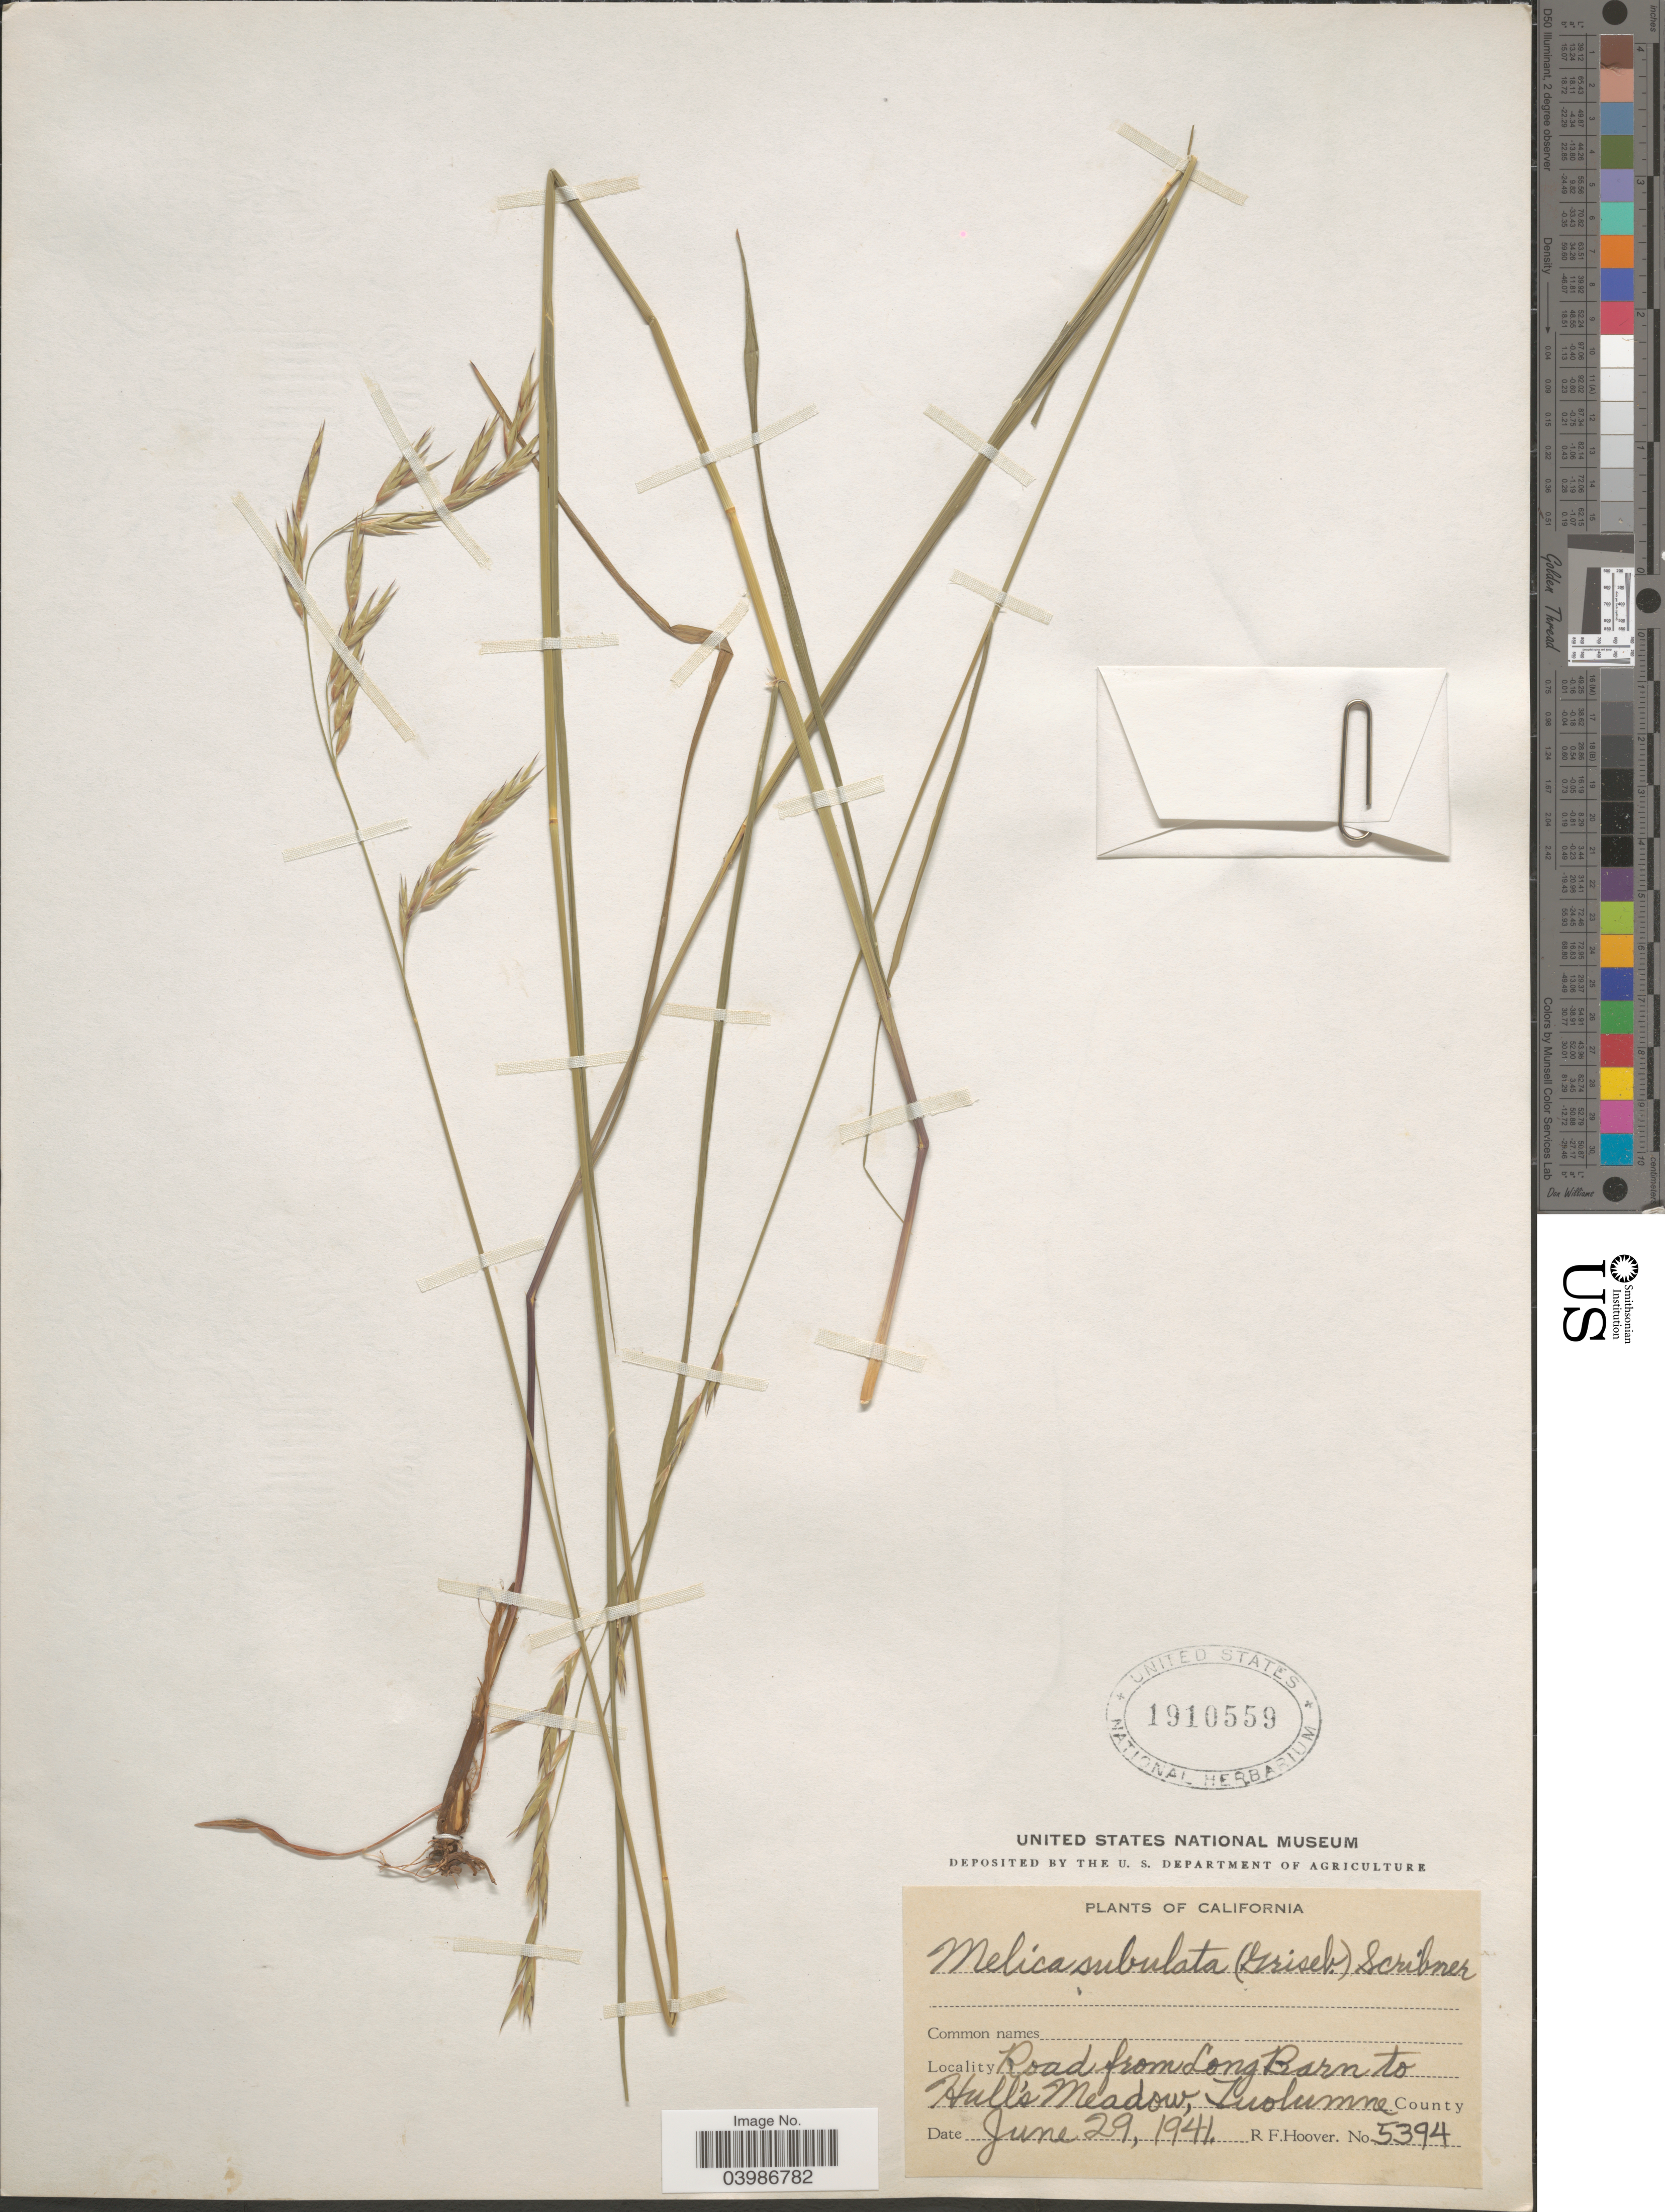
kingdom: Plantae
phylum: Tracheophyta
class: Liliopsida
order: Poales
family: Poaceae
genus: Melica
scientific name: Melica subulata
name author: (Griseb.) Scribn.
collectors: R. F. Hoover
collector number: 5394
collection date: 1941-06-29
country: United States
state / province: California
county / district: Tuolumne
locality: Road from Long Barn to Hull's Meadow, Tuolumne County.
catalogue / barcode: US 1910559